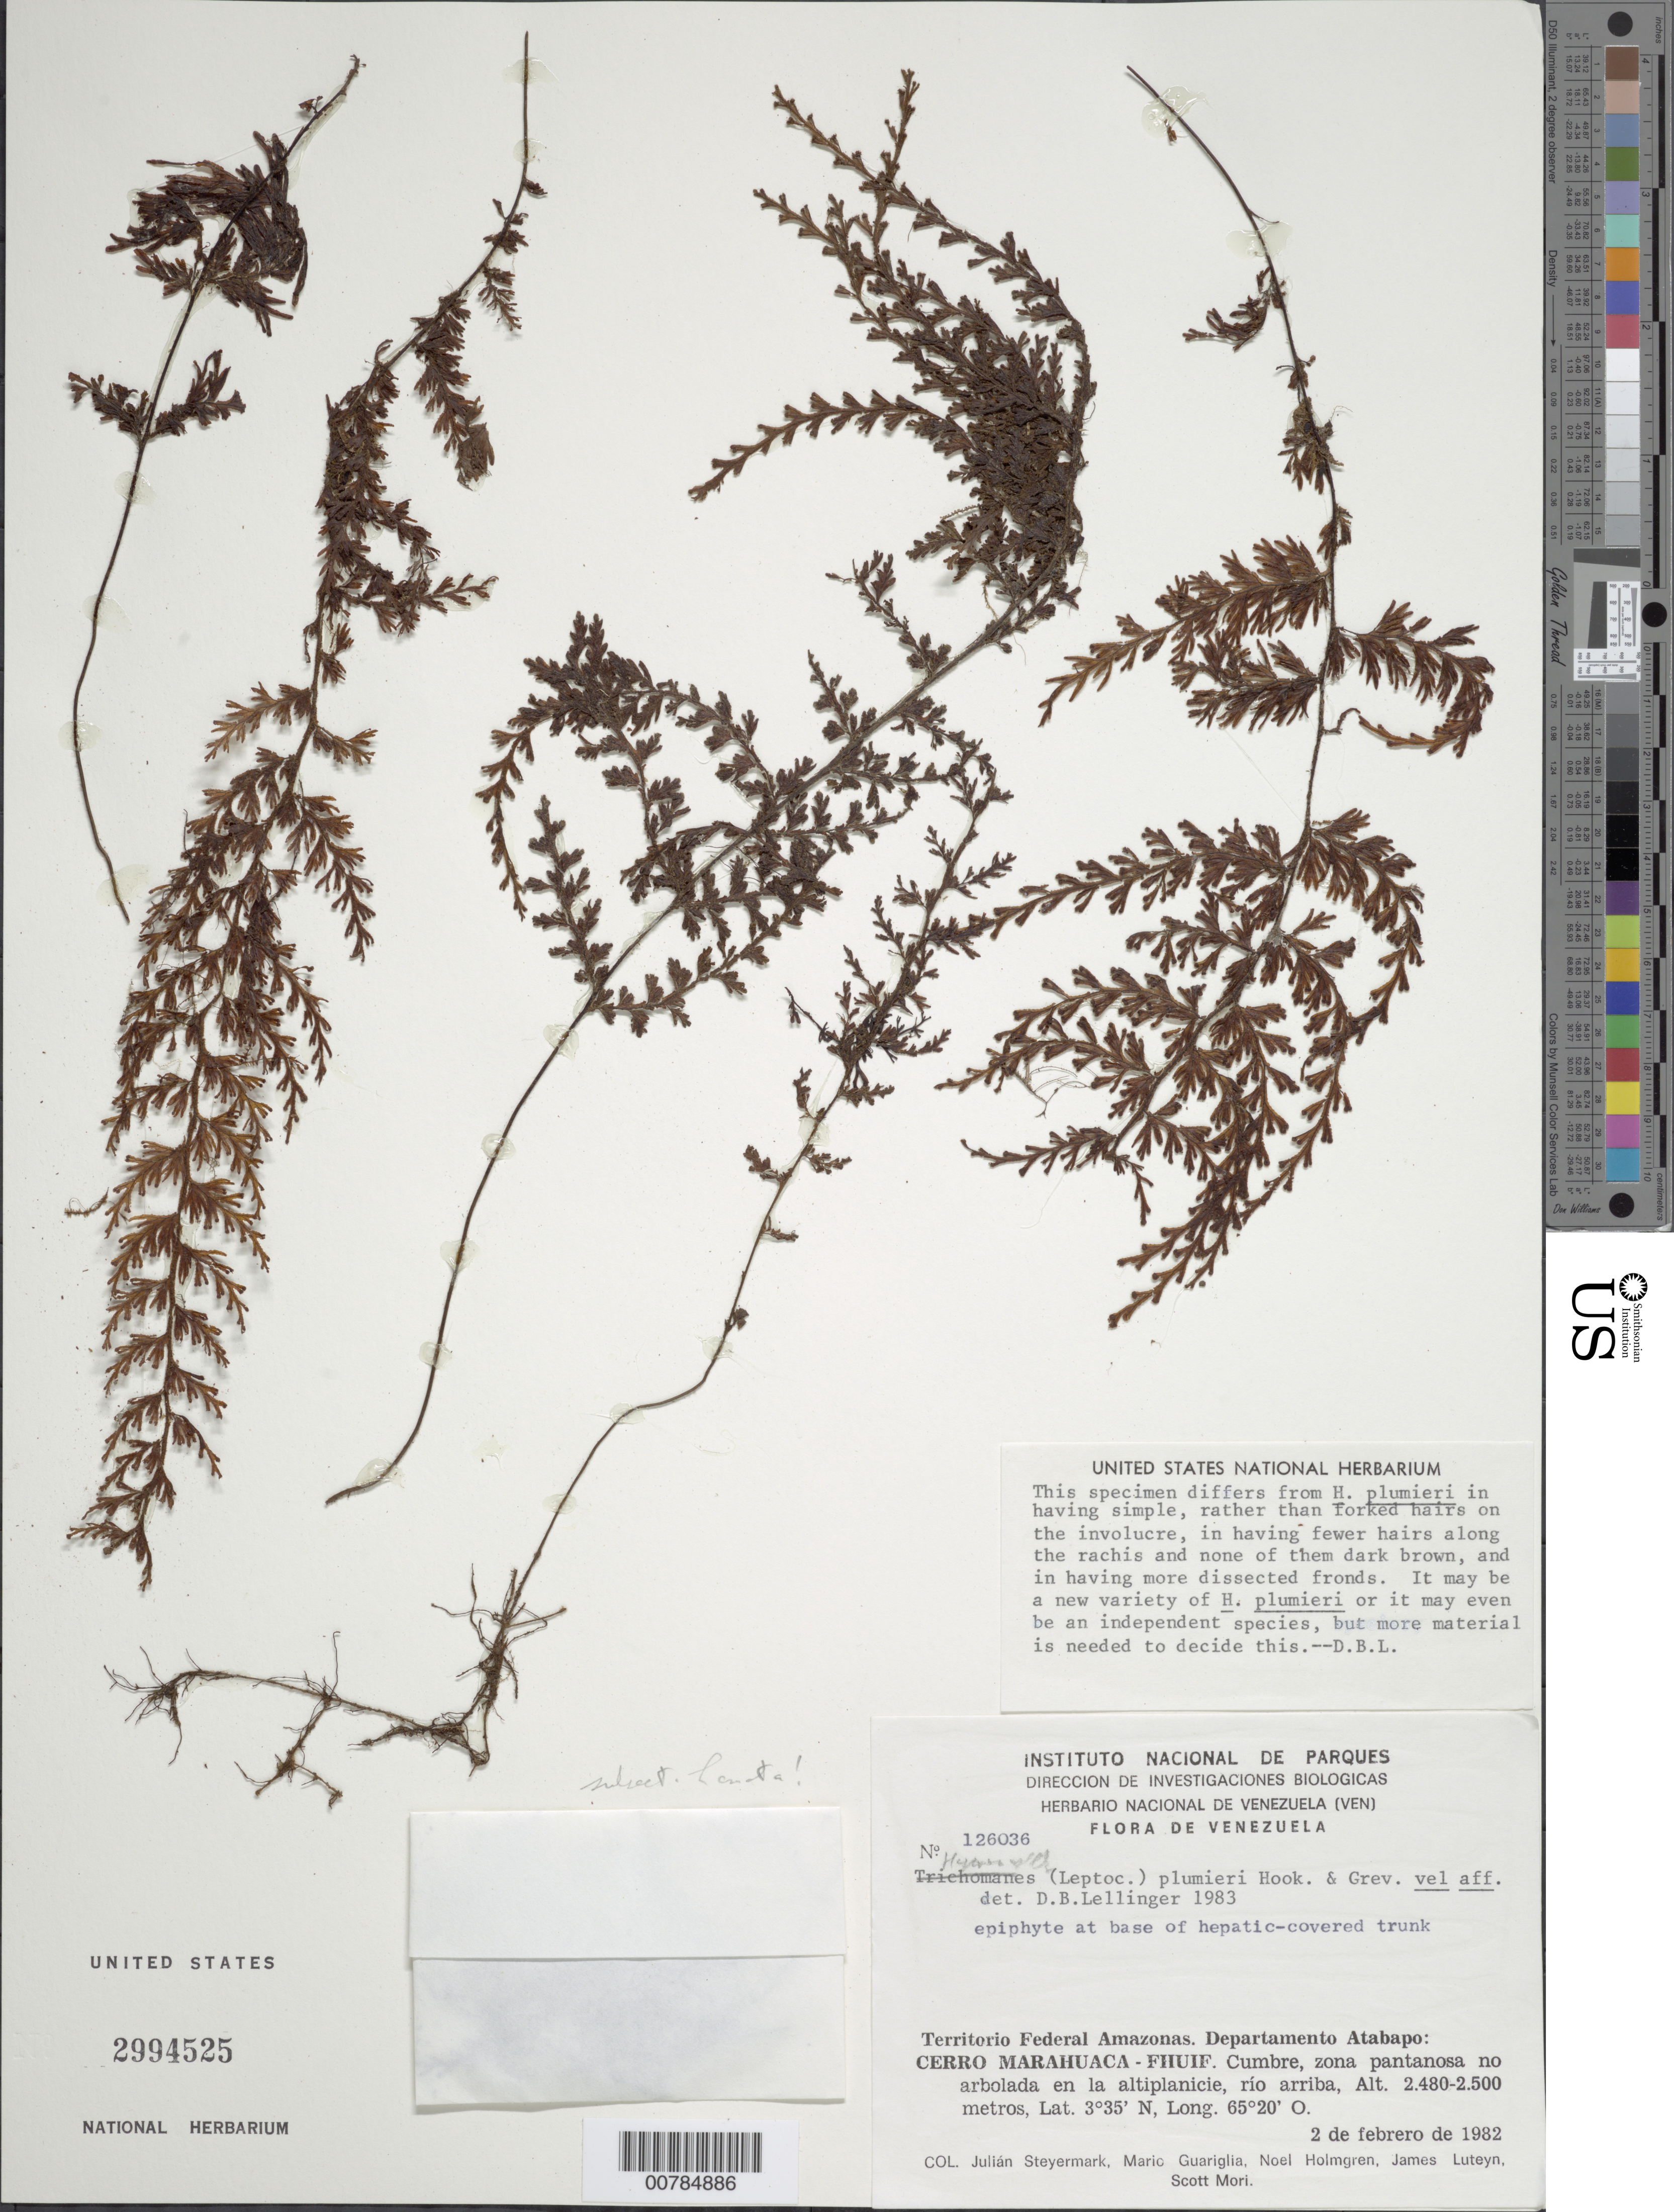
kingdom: Plantae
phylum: Tracheophyta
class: Polypodiopsida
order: Hymenophyllales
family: Hymenophyllaceae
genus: Hymenophyllum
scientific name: Hymenophyllum sp.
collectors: J. Steyermark, M. Guariglia P., N. H. Holmgren, J. L. Luteyn & S. Mori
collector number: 126036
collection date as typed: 1-Feb-82 to 2-Feb-82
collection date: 1982-02-01/1982-02-02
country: Venezuela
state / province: Amazonas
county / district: Atabapo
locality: Cerro Marahuaca - FHUIF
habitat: Cumbre, zona boscosa en la falda este del riachuello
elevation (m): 2480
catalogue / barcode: US 2994525